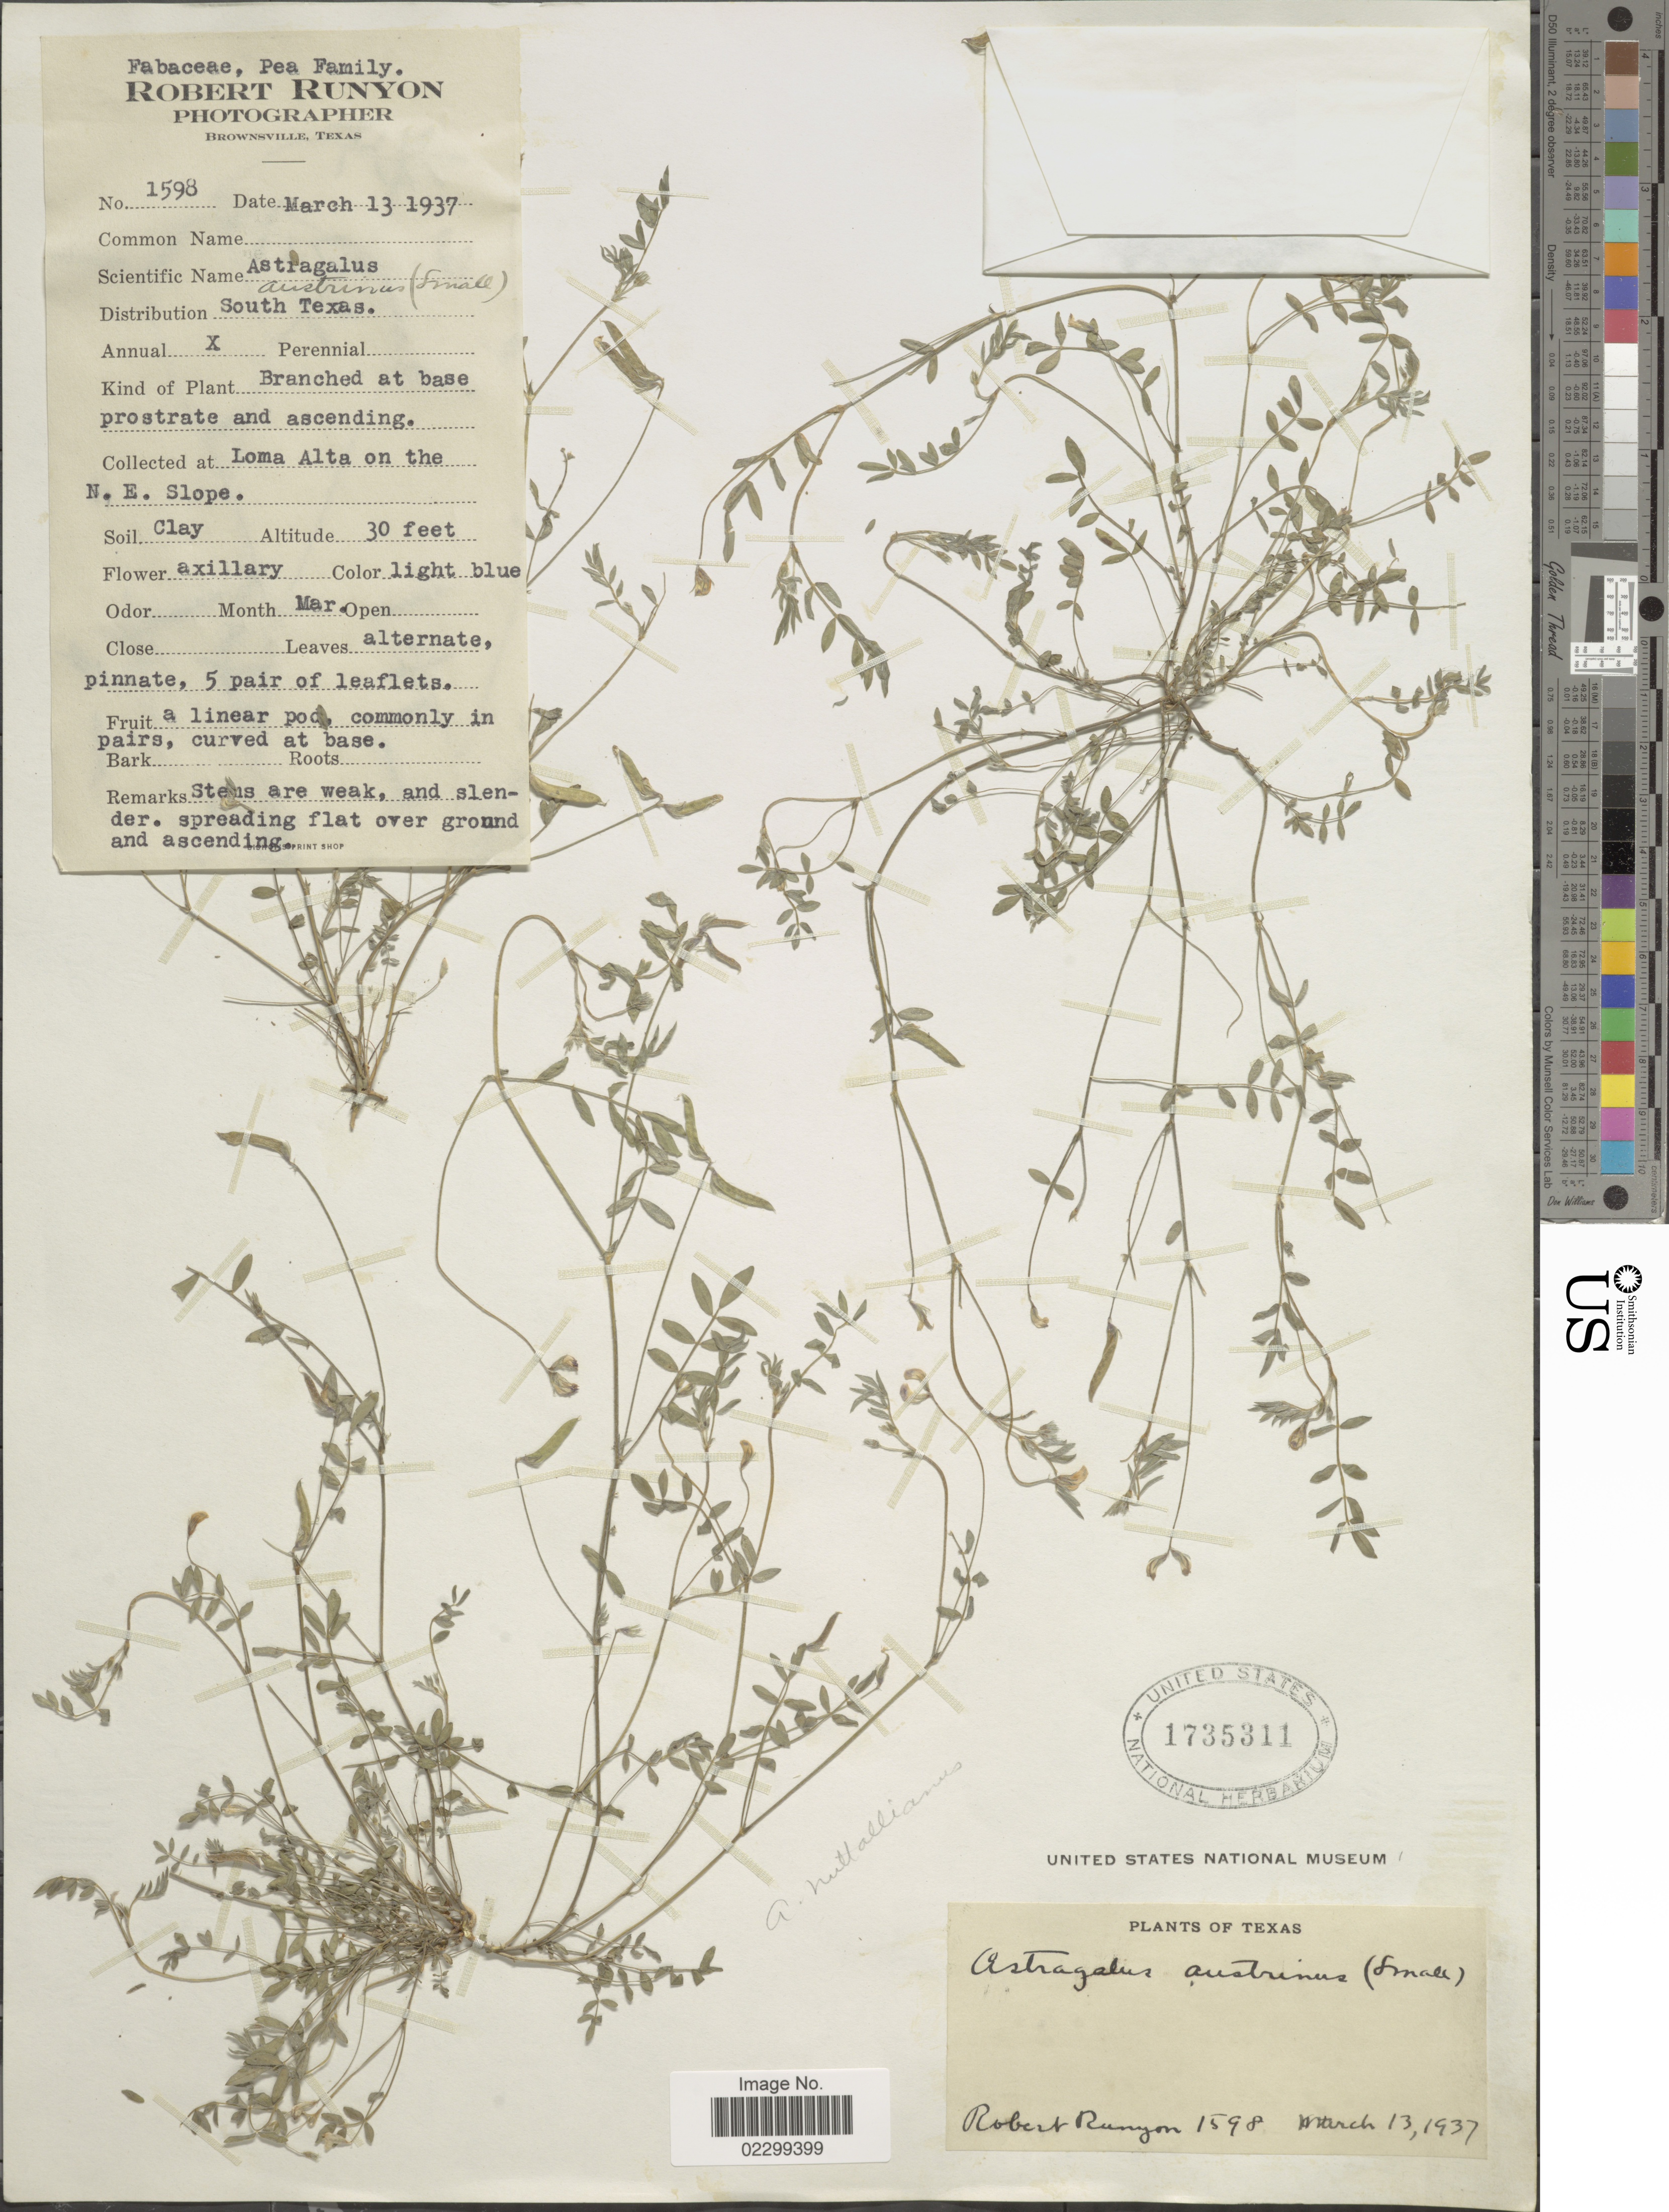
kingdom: Plantae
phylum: Tracheophyta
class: Magnoliopsida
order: Fabales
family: Fabaceae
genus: Astragalus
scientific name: Astragalus austrinus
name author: (Small) O.E. Schulz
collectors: R. Runyon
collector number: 1598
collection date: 1937-03-13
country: United States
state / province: Texas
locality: Loma Alta on the N.E. Slope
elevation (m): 9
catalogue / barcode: US 1735311